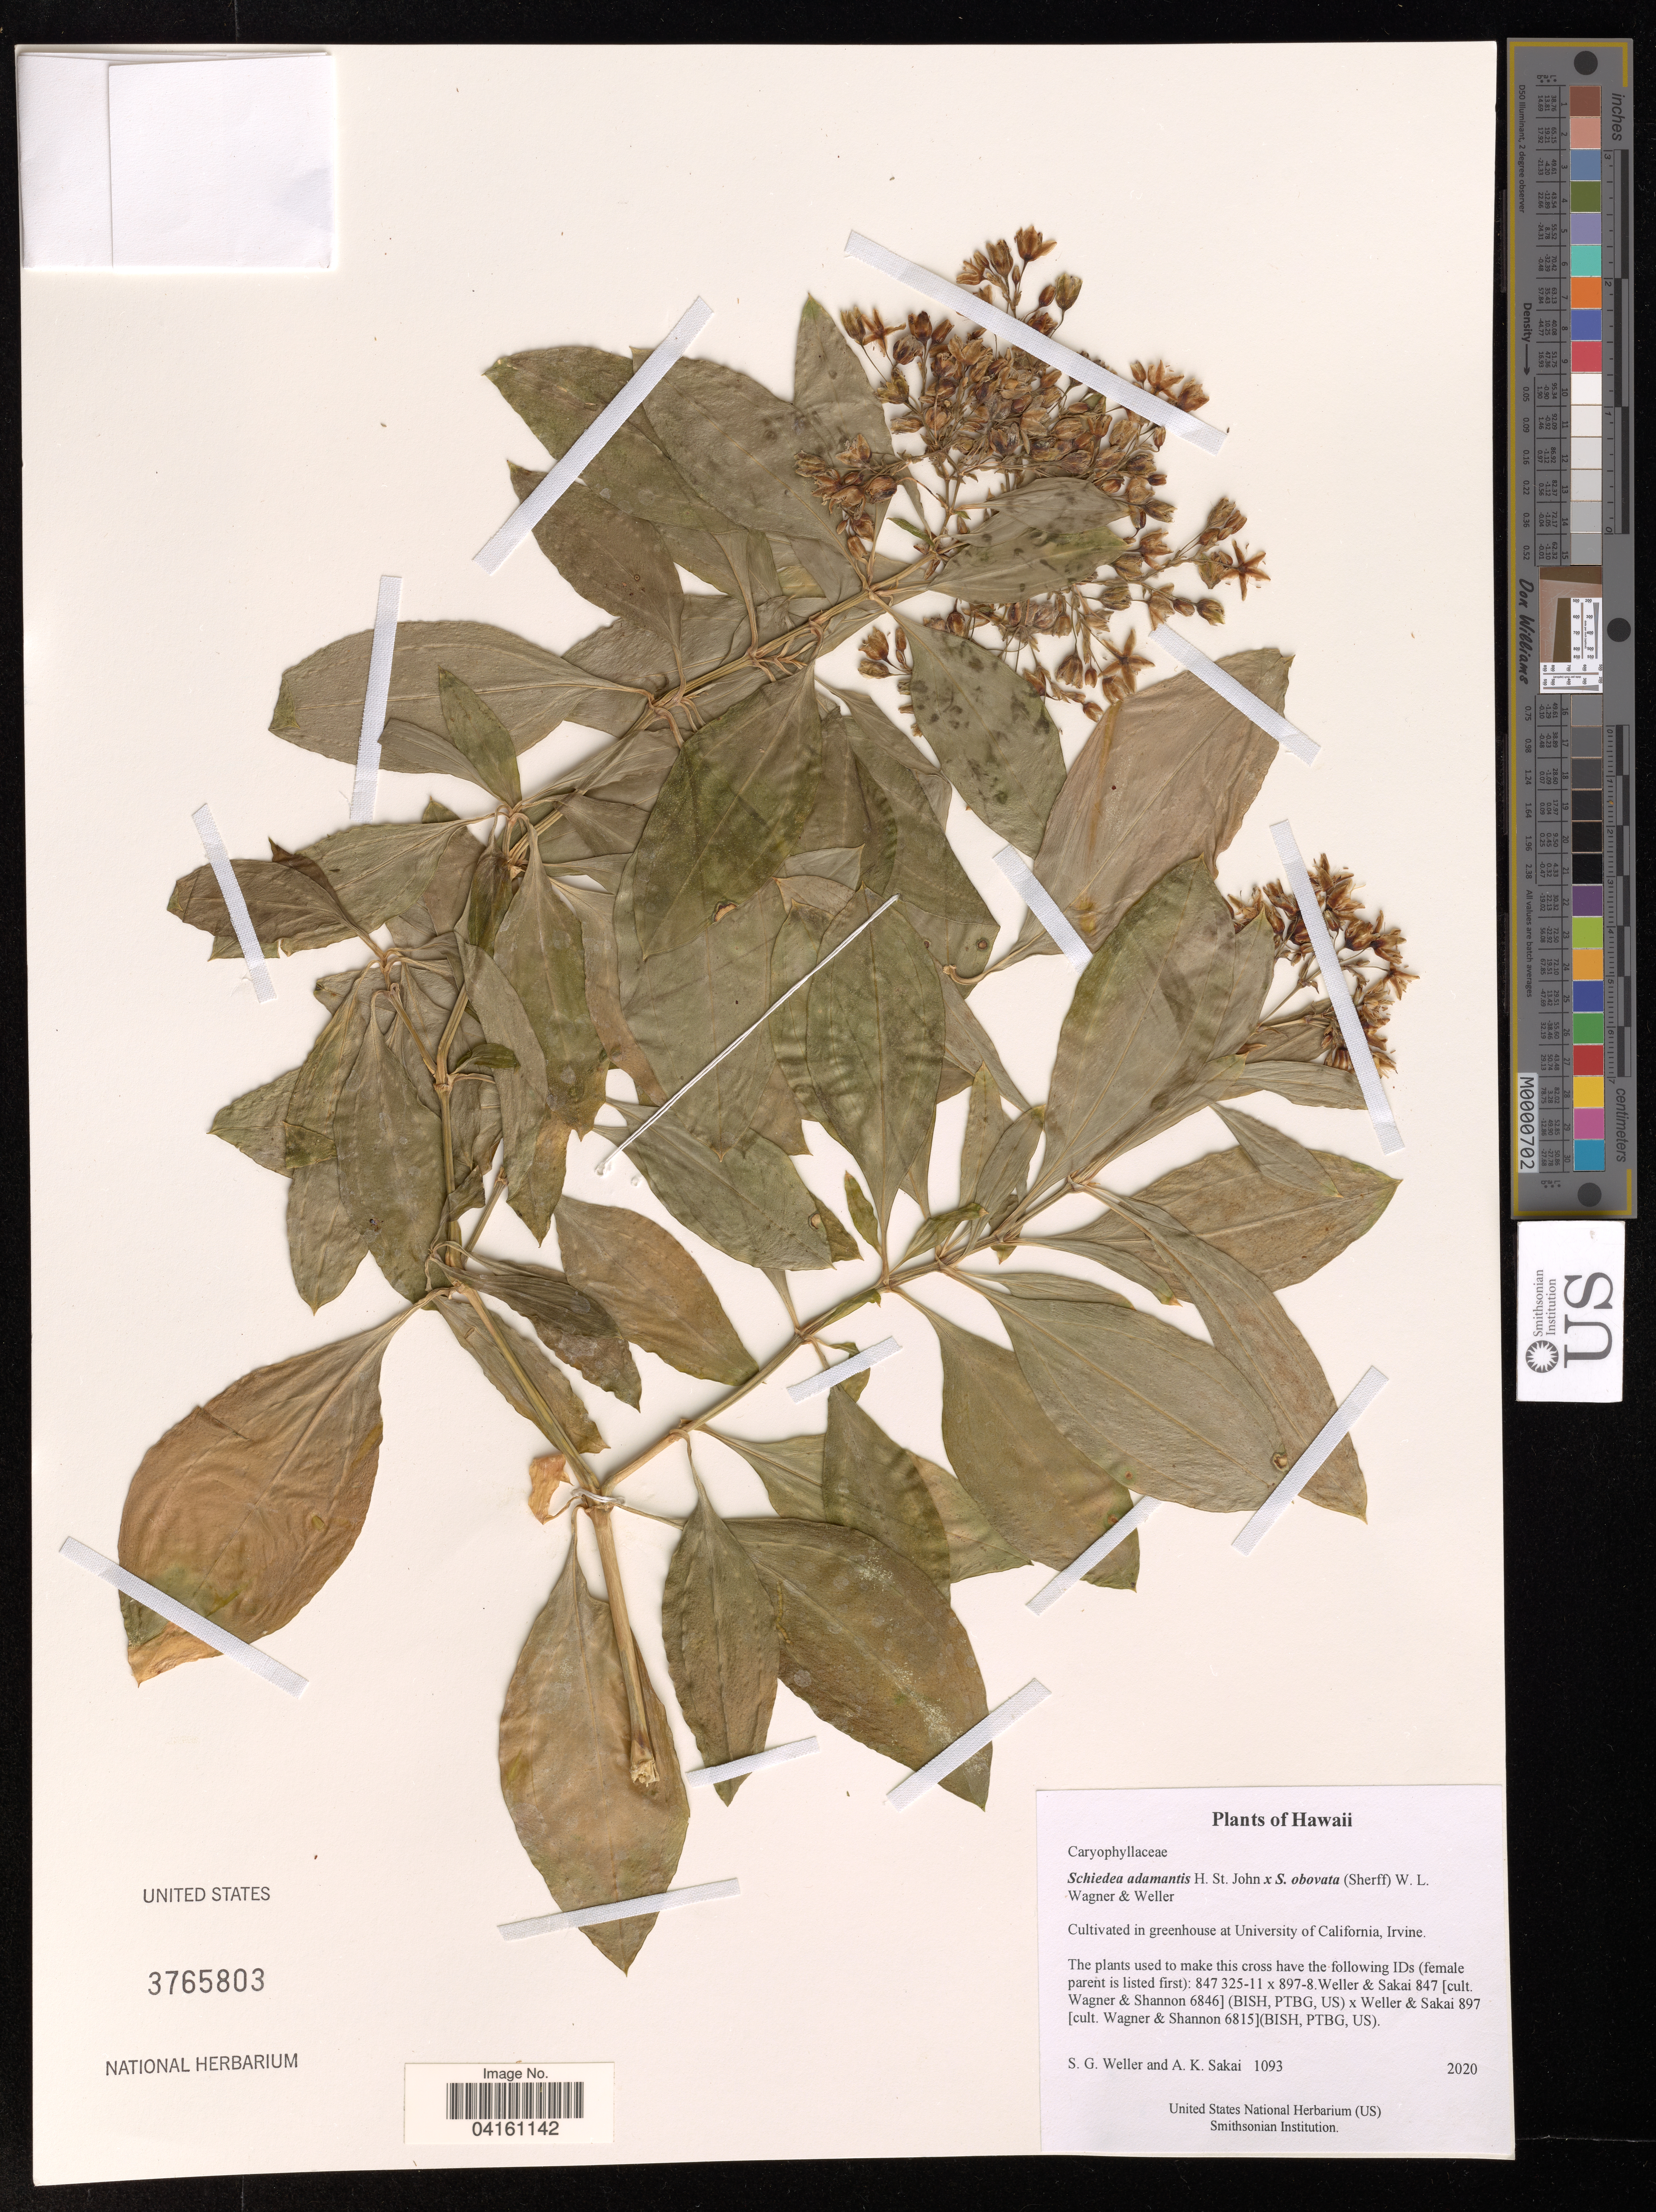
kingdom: Plantae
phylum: Tracheophyta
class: Magnoliopsida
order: Caryophyllales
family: Caryophyllaceae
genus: Schiedea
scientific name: Schiedea adamantis x S. obovata (Sherff) W.L. Wagner & Weller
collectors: S. G. Weller & A. Sakai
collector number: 1093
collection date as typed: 2020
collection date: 2020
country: United States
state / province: California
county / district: Orange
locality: Cultivated in greenhouse at University of California, Irvine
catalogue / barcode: US 3765803